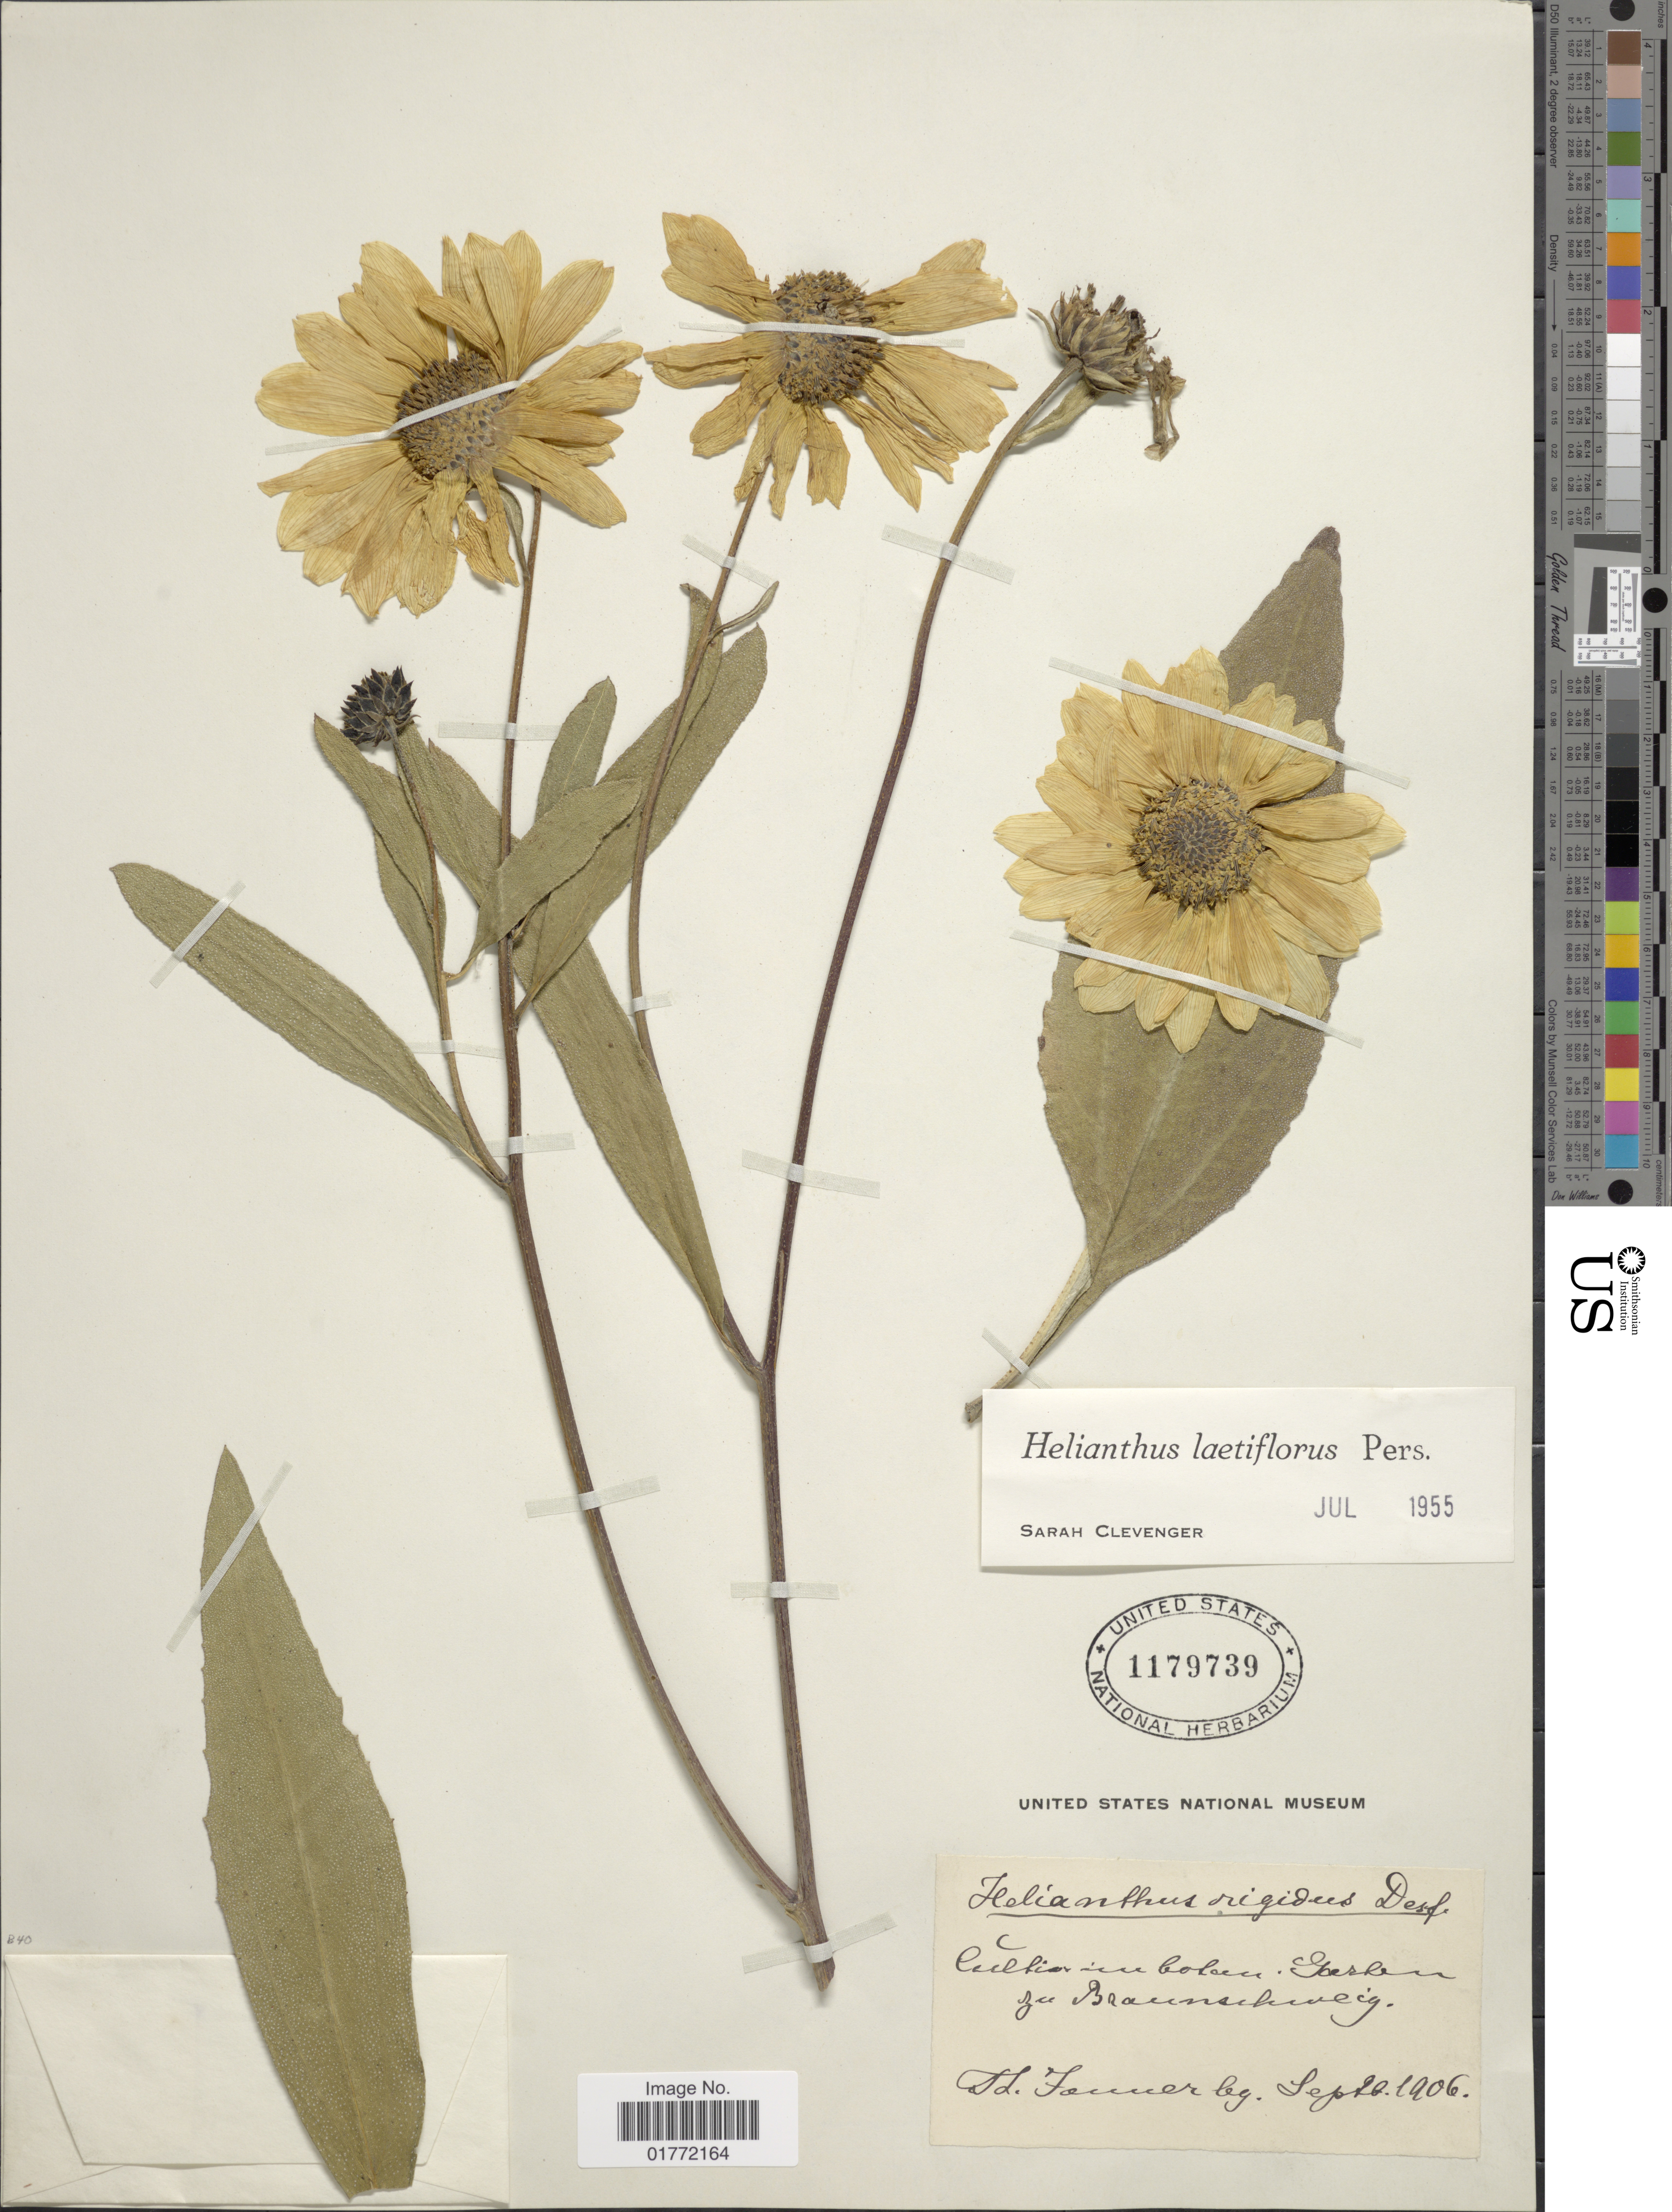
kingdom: Plantae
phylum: Tracheophyta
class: Magnoliopsida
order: Asterales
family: Asteraceae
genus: Helianthus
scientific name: Helianthus laetiflorus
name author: Pers.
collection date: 1906-09-20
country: Germany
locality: Gershen ice Braunschweig [interpreted]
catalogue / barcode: US 1179739